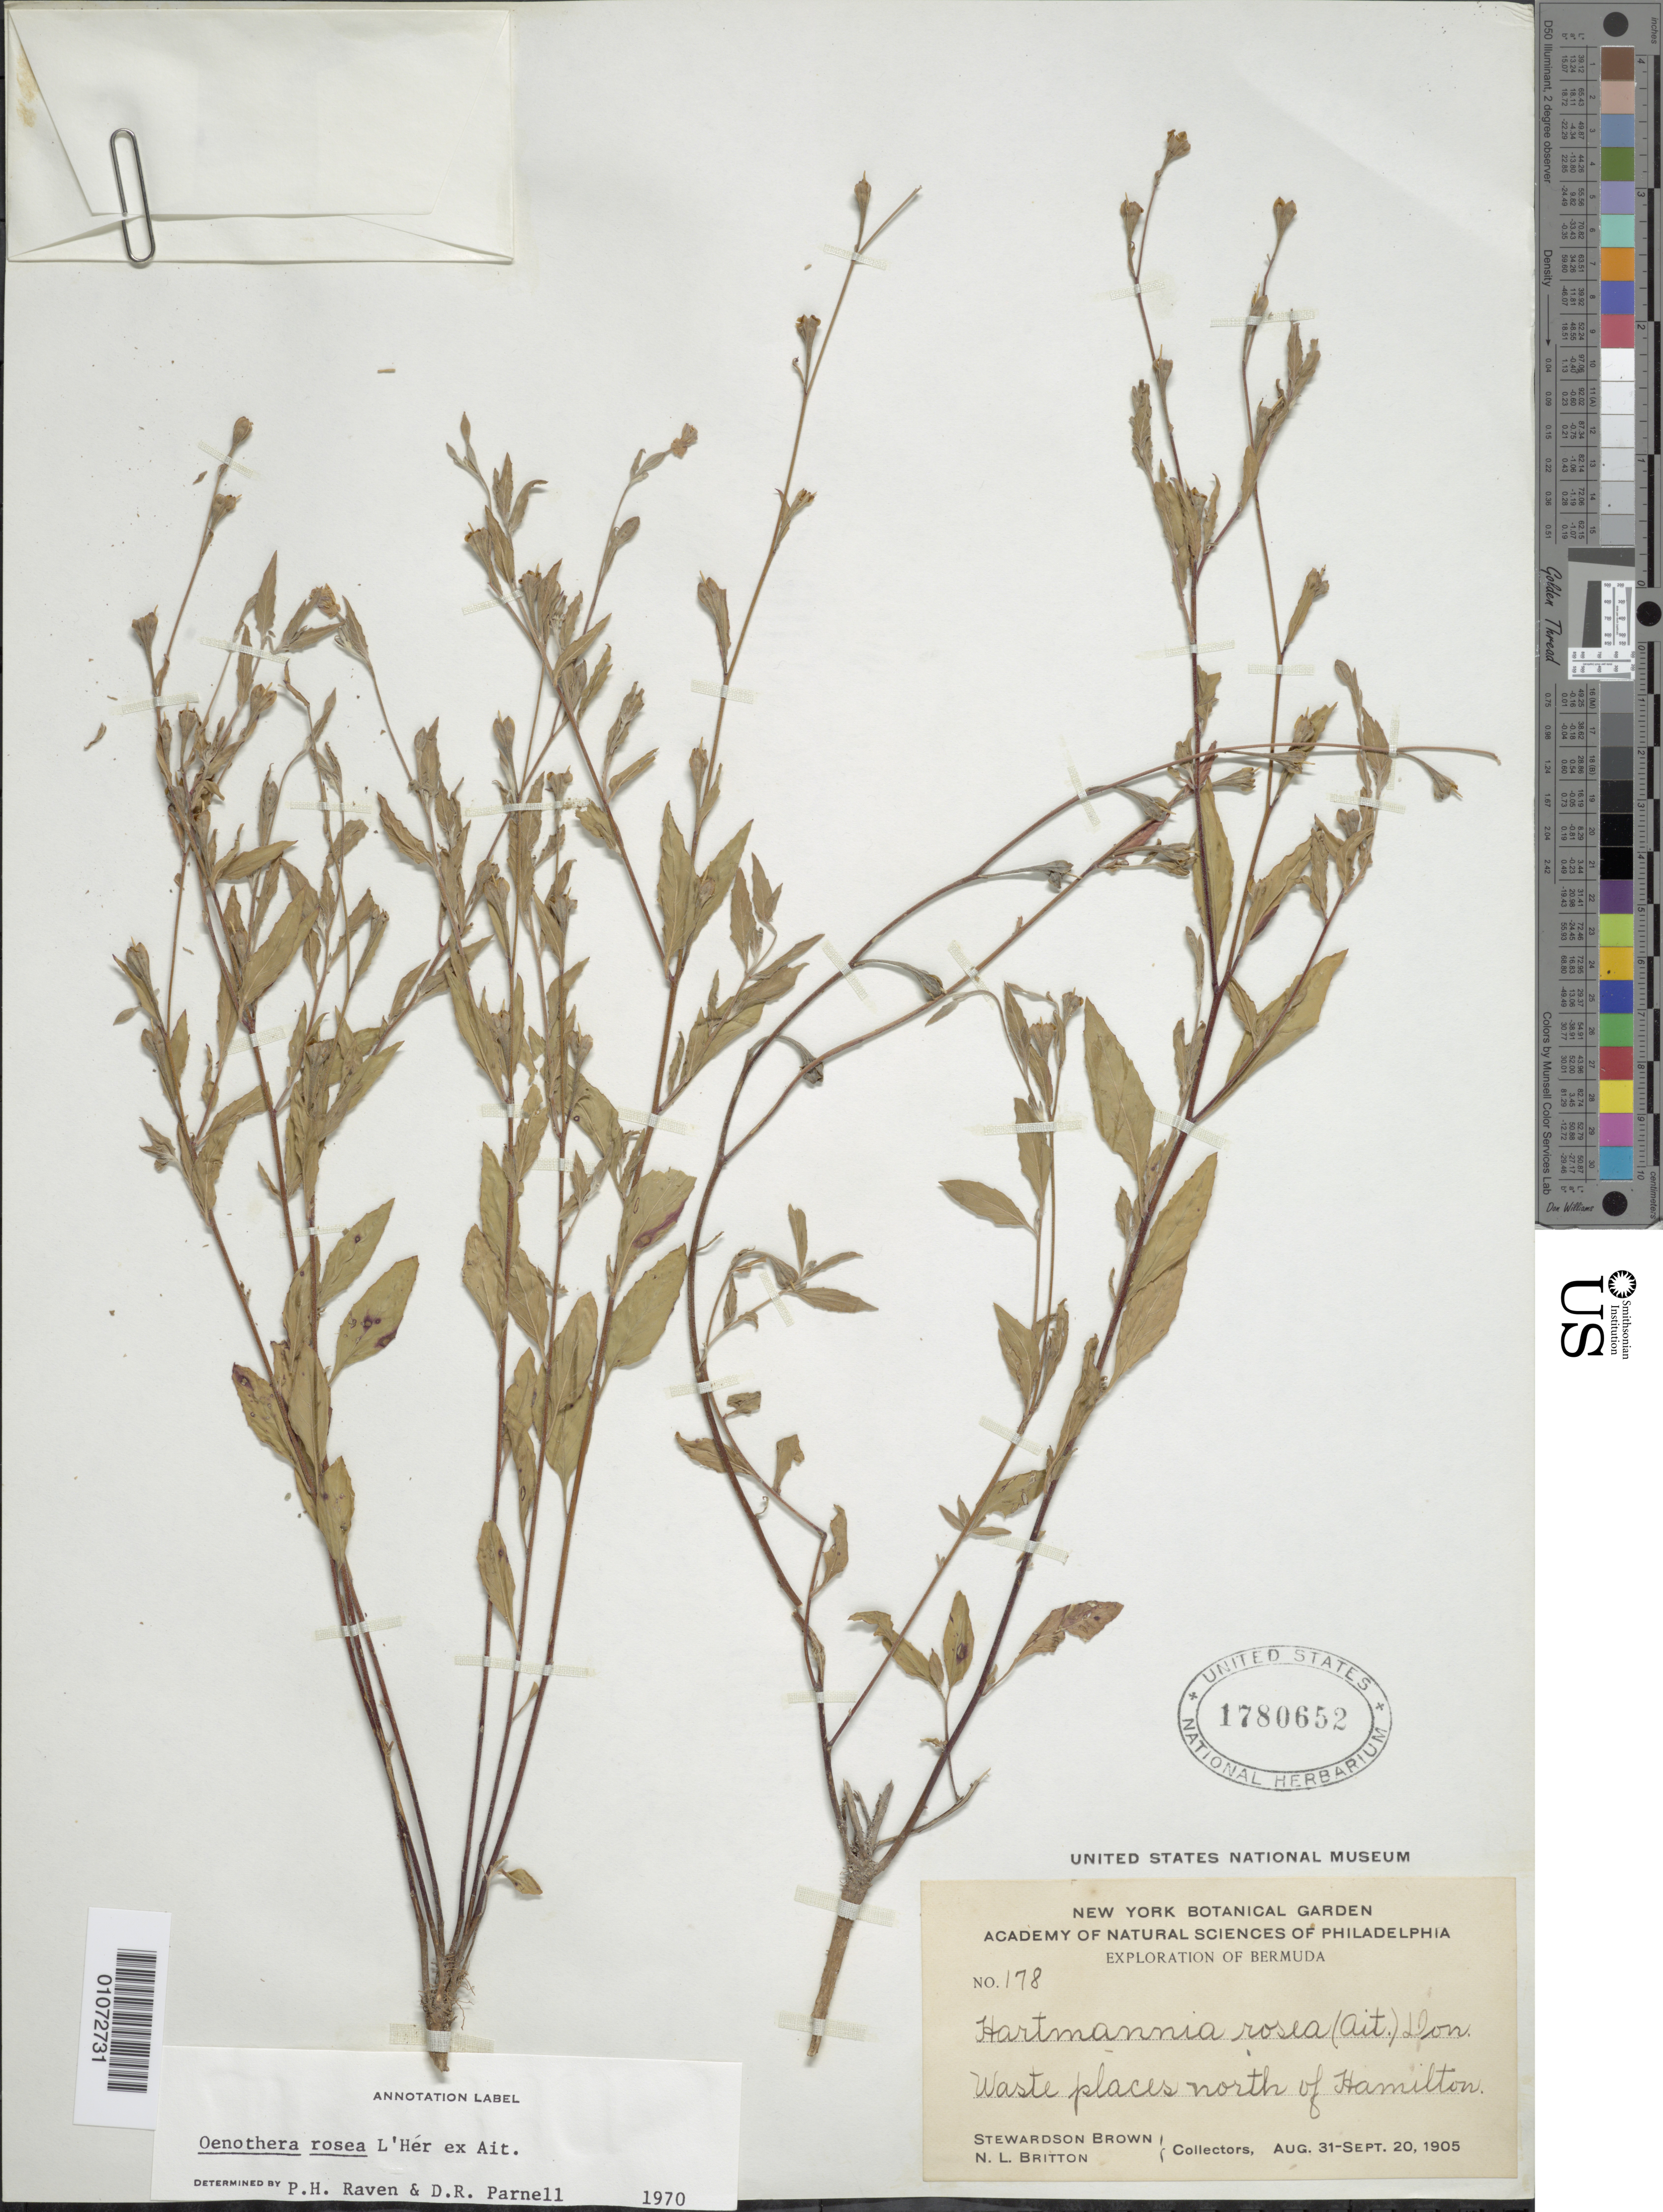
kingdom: Plantae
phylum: Tracheophyta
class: Magnoliopsida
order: Myrtales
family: Onagraceae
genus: Oenothera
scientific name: Oenothera rosea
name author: L'Hér. ex Aiton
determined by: Raven, P. H.; Parnell, D. R.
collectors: S. Brown & N. Britton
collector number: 178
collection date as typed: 31 Apr 1905 to 20 Sep 1905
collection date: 1905-04/1905-09-20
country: Bermuda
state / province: Hamilton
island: Bermuda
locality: Waste places north of Hamilton.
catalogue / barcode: US 1780652